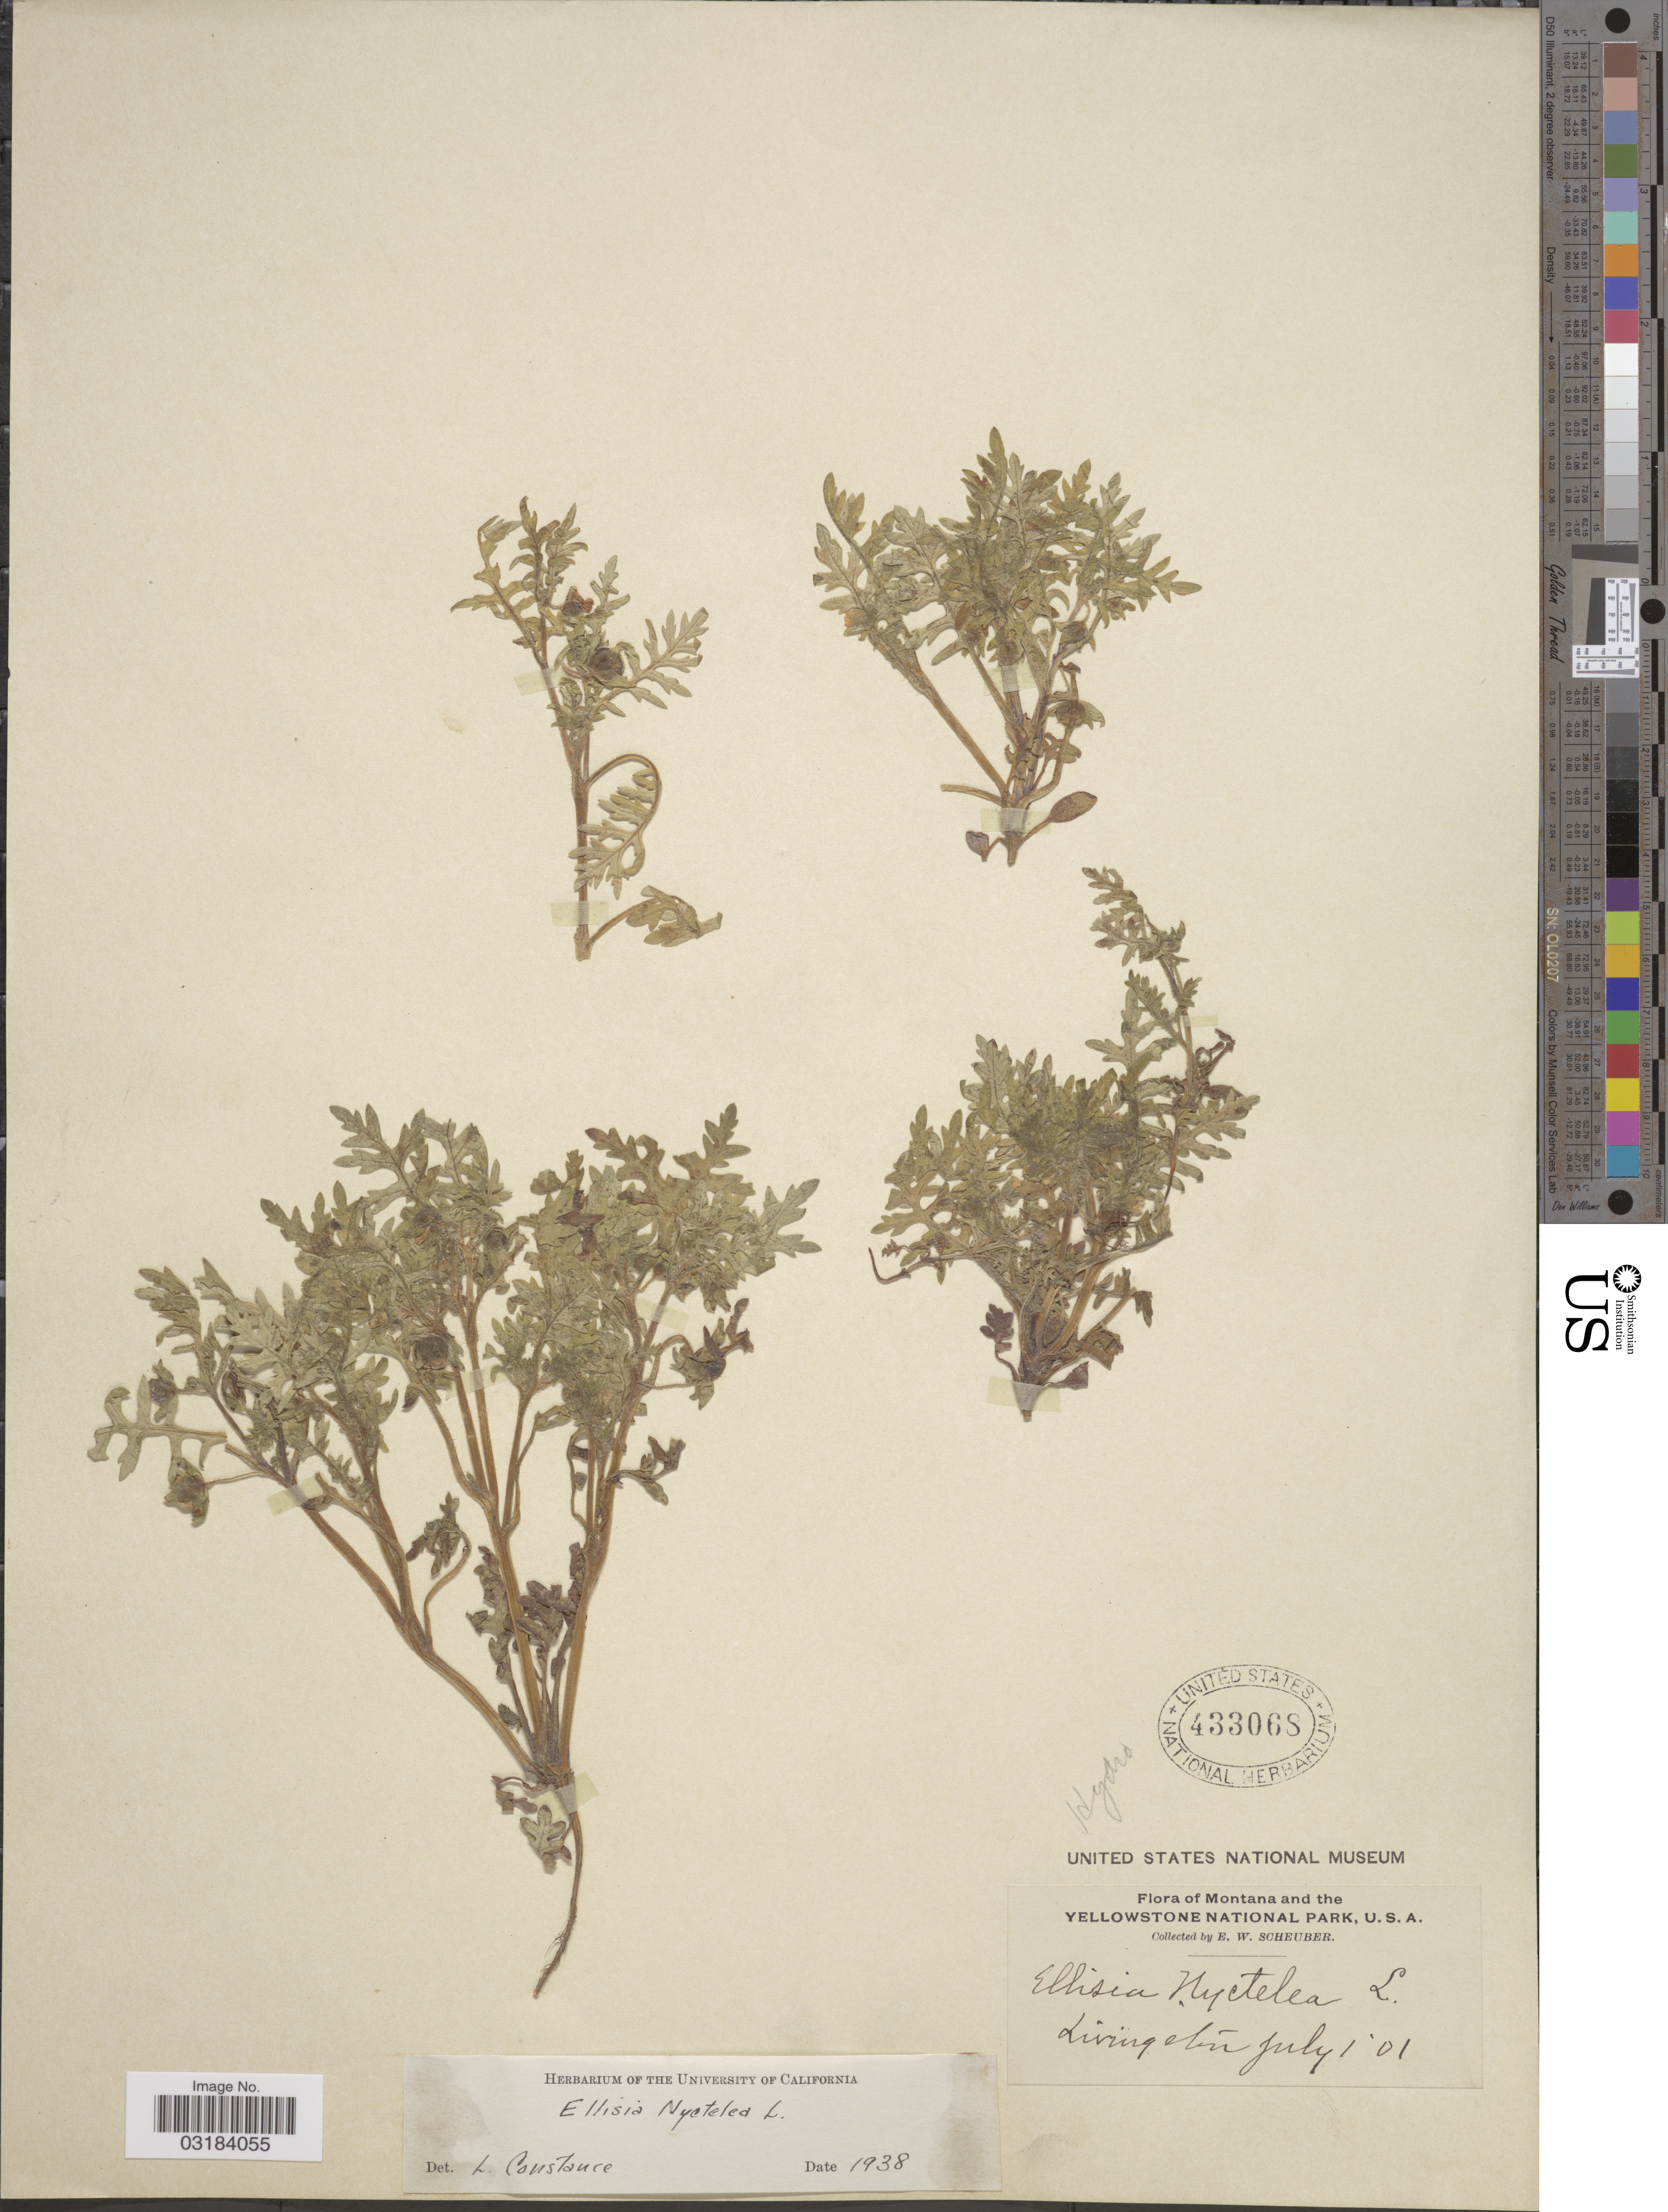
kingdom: Plantae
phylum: Tracheophyta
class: Magnoliopsida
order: Boraginales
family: Hydrophyllaceae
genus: Ellisia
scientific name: Ellisia nyctelea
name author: L.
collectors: E. Scheuber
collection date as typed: Transcribed d/m/y: 1/7/1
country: United States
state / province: Montana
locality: Yellowstone National Park, Livingston.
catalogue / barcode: US 433068